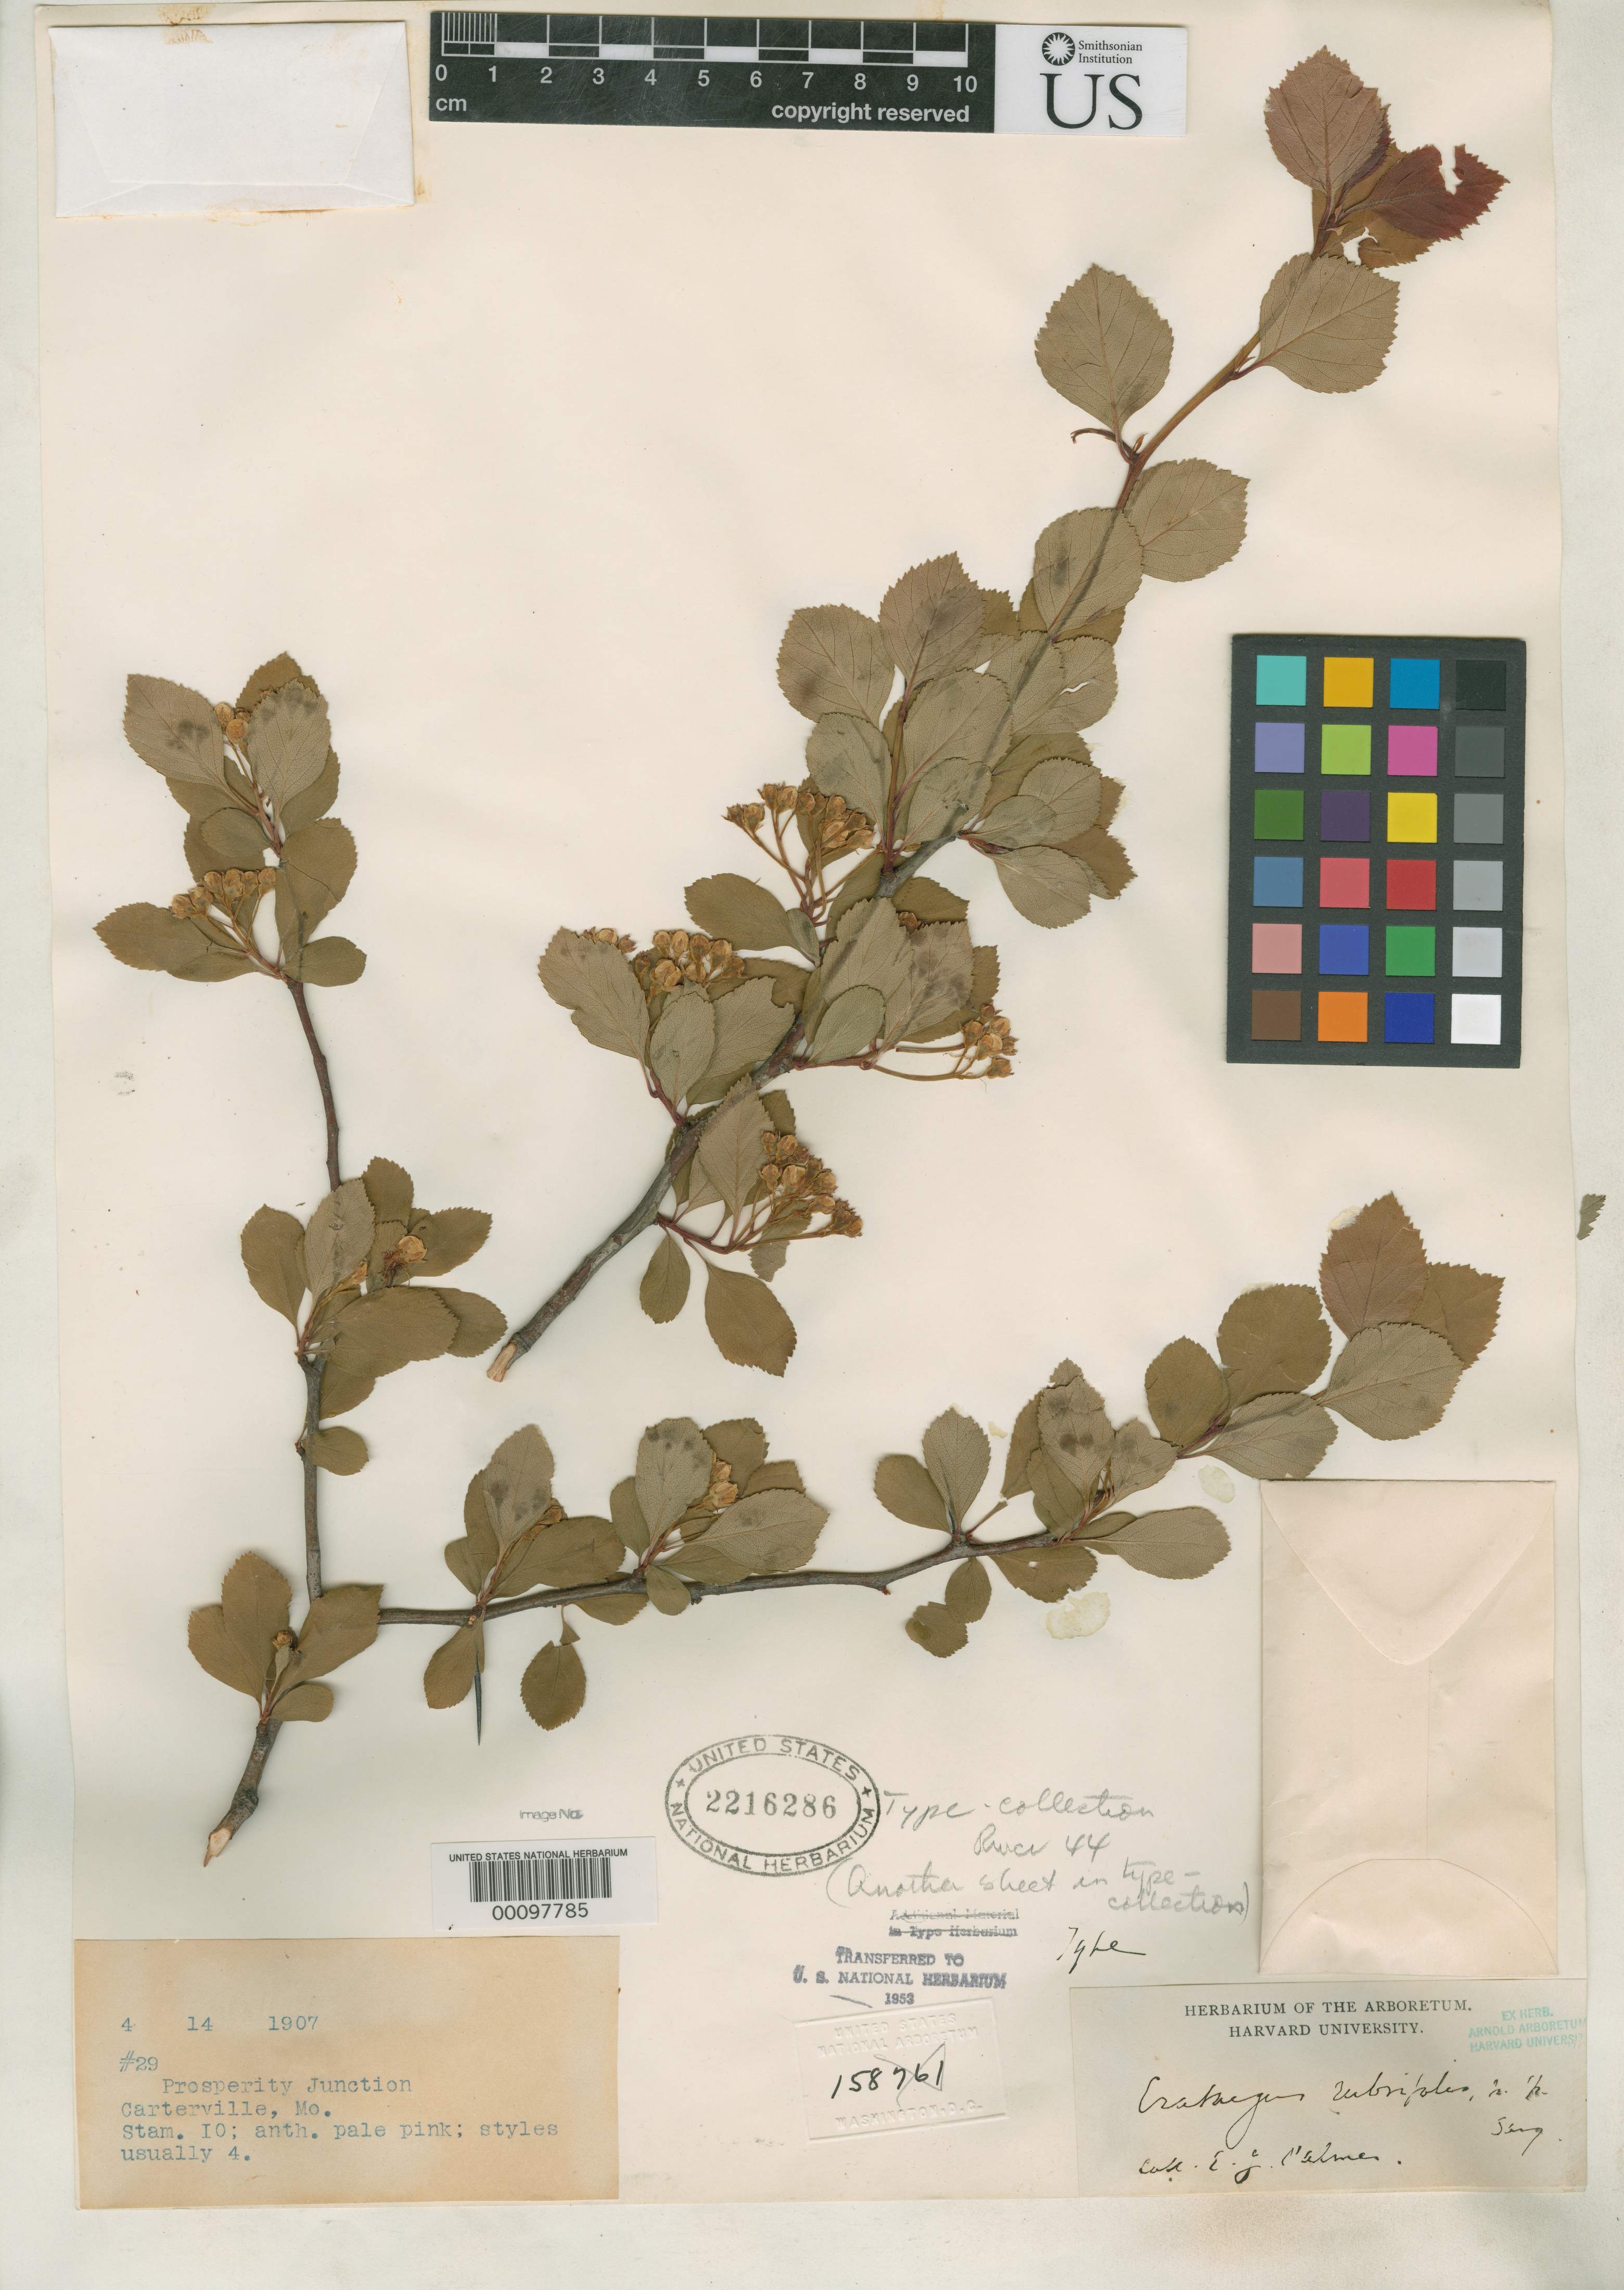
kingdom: Plantae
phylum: Tracheophyta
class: Magnoliopsida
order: Rosales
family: Rosaceae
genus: Crataegus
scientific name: Crataegus rubrifolia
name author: Sarg.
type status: Syntype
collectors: E. J. Palmer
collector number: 29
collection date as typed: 14 Apr 1907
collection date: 1907-04-14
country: United States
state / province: Missouri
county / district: Jasper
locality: Prosperity Junction, Carterville.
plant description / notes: Lectotype collection is E.J. Palmer 29, collection date 4 Oct 1907, as designated by J.B. Phipps et al., Harvard Pap. Bot. 11: 192-193 (2007).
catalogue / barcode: US 2216286